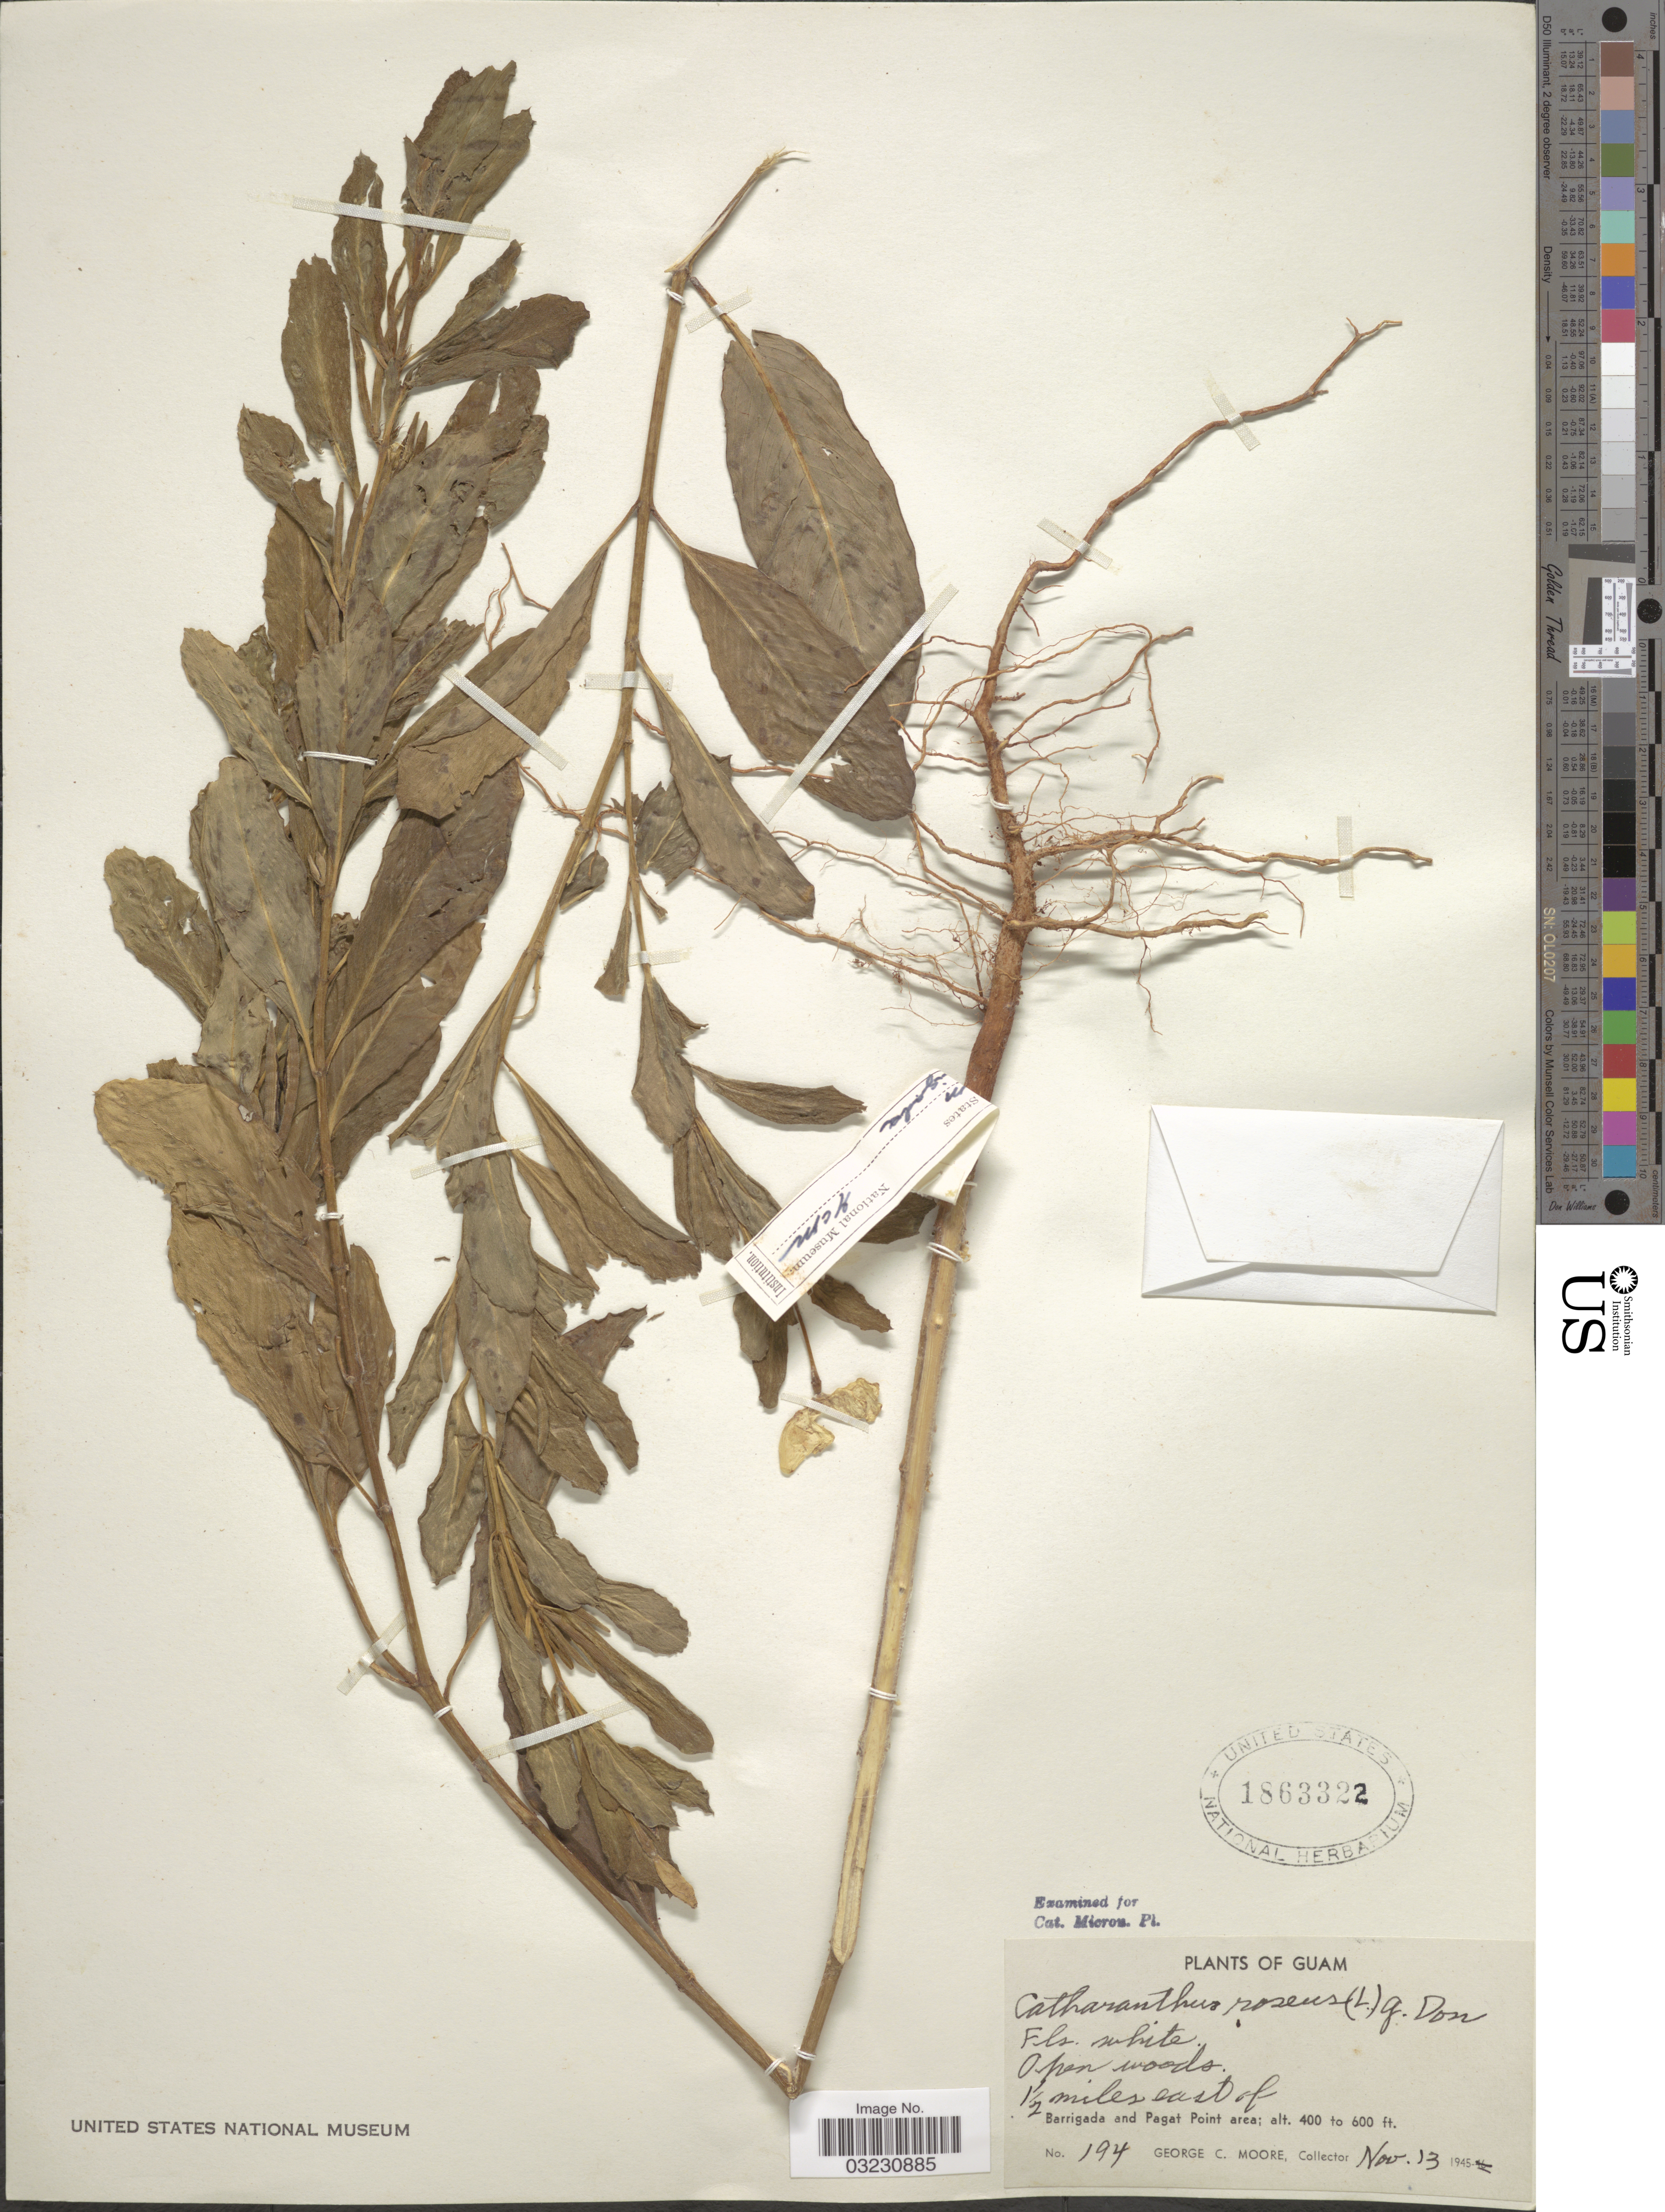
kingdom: Plantae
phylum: Tracheophyta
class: Magnoliopsida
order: Gentianales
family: Apocynaceae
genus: Catharanthus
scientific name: Catharanthus roseus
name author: (L.) G. Don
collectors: G. C. Moore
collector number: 194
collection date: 1945-11-13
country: Guam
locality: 1½ miles east of Barrigada and Pagat Point area.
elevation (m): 122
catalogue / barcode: US 1863322